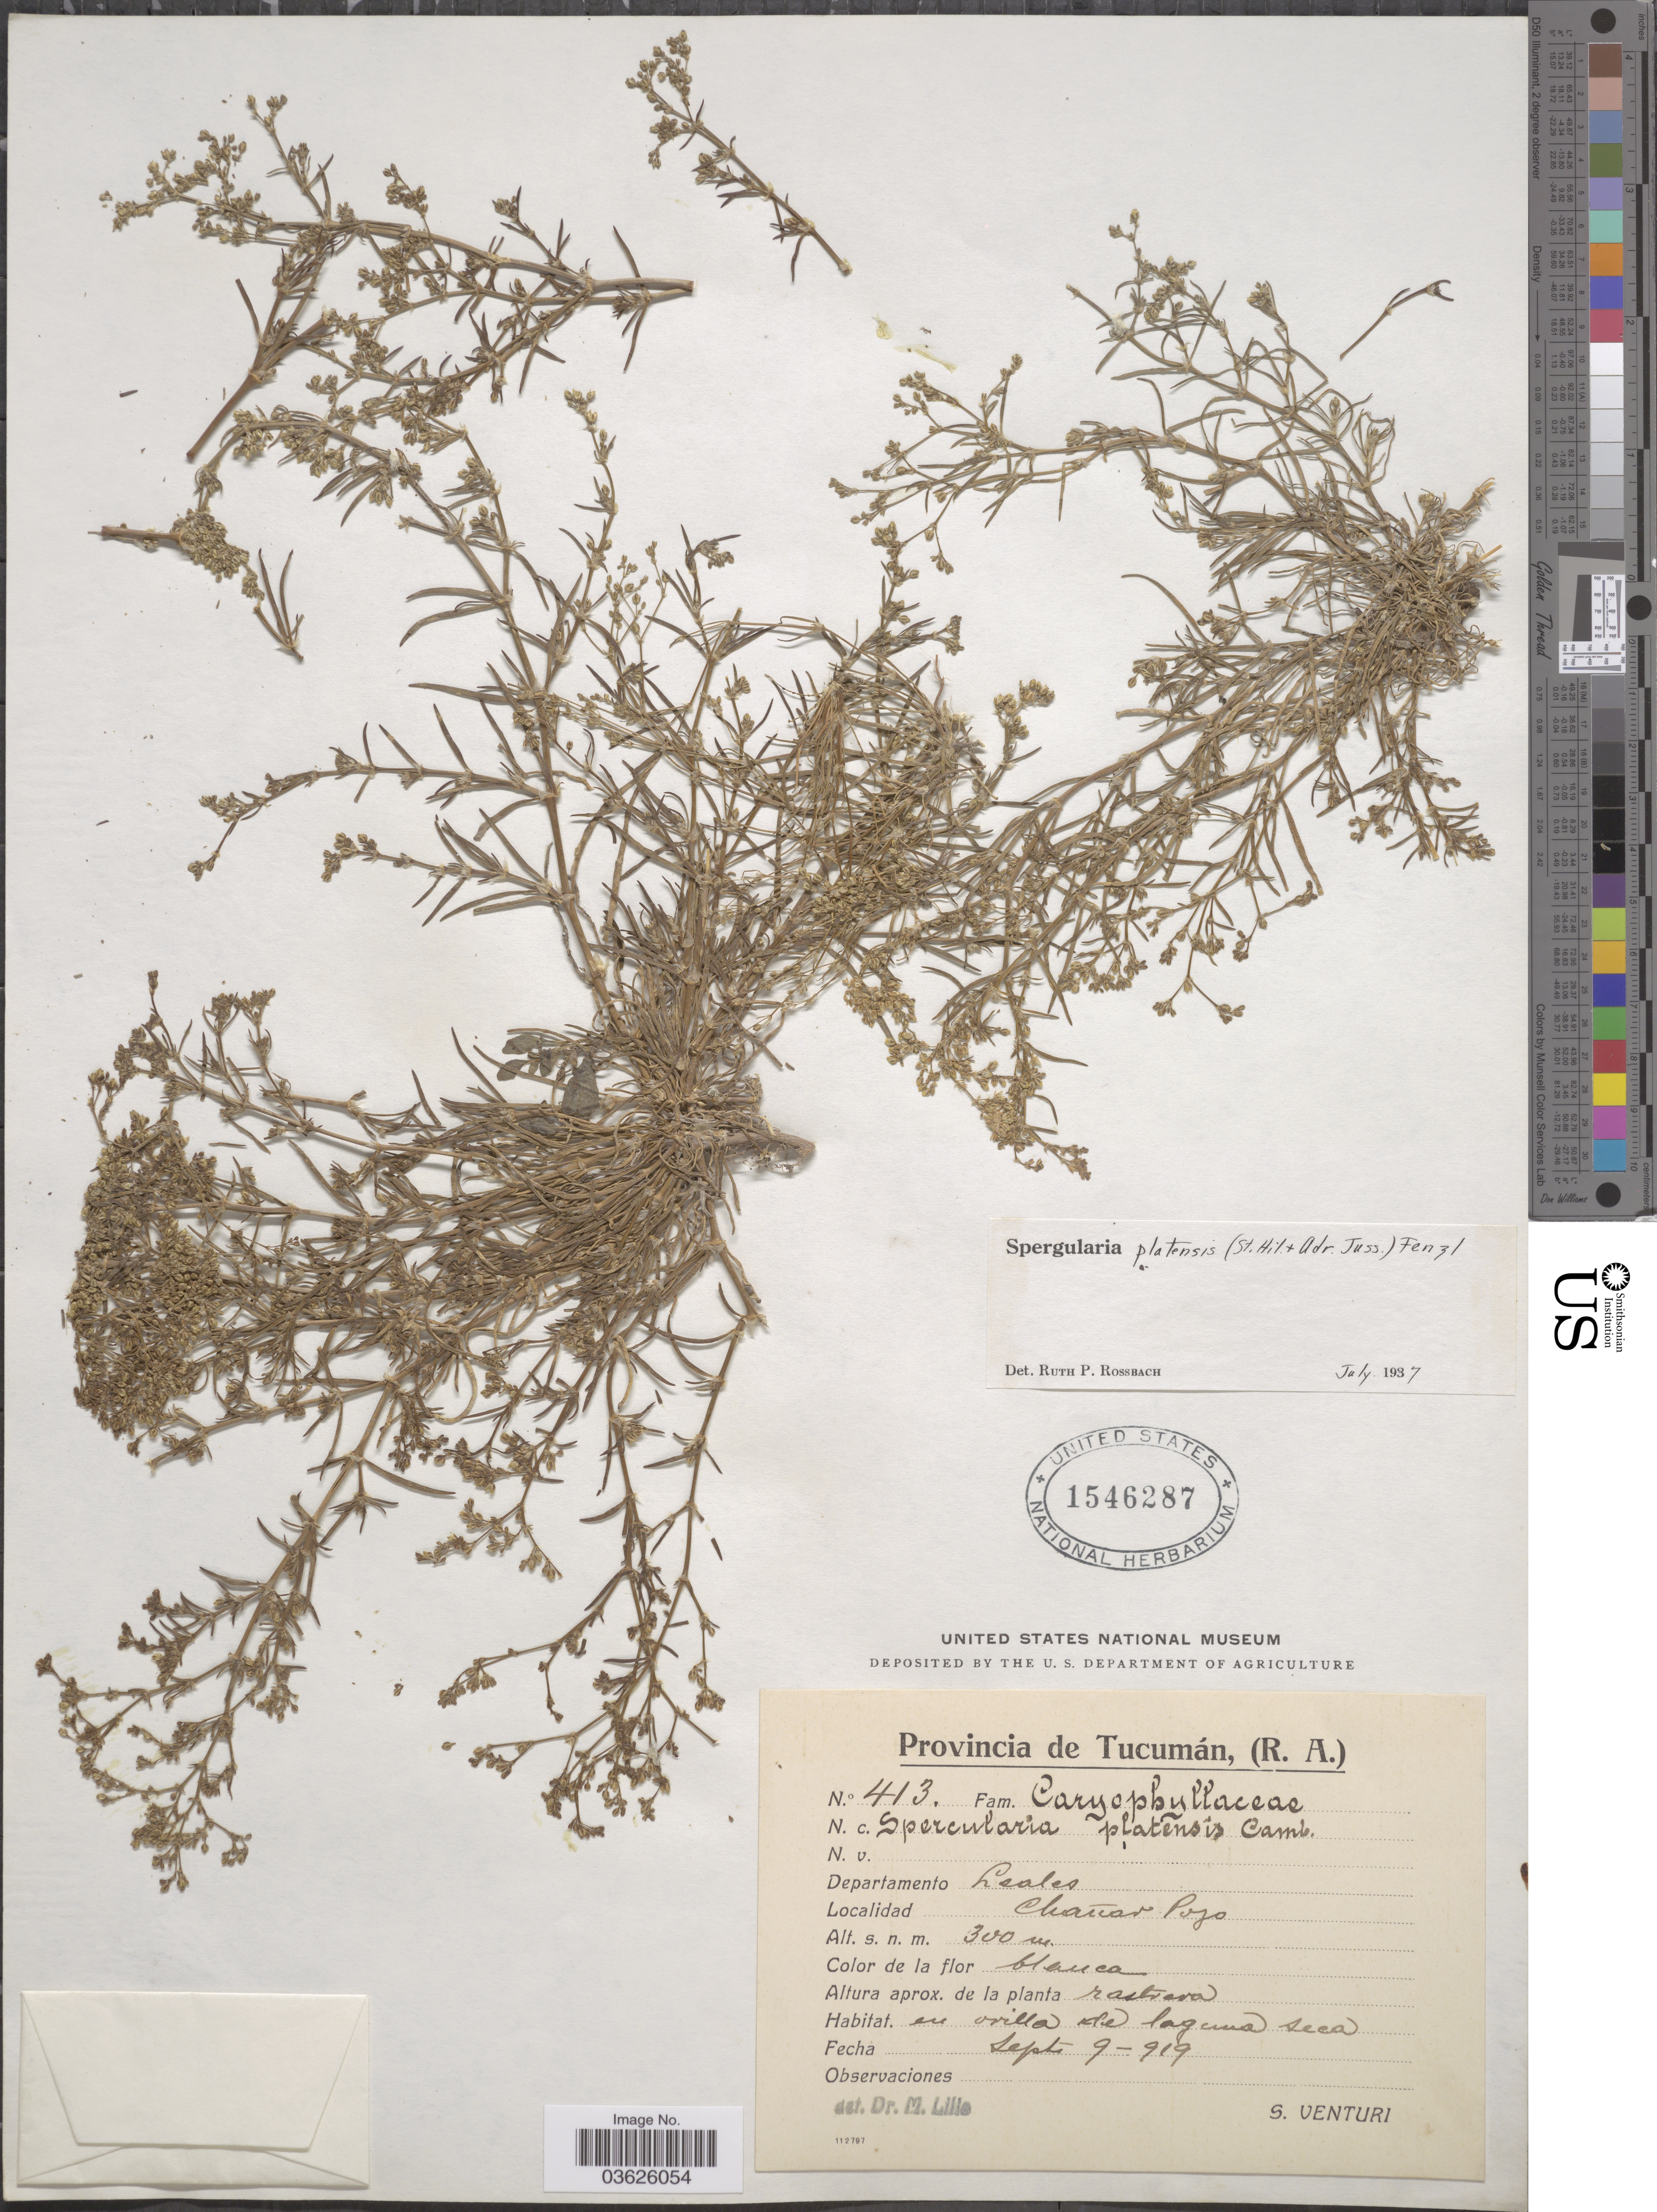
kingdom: Plantae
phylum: Tracheophyta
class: Magnoliopsida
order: Caryophyllales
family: Caryophyllaceae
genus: Spergularia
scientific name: Spergularia platensis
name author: (Cambess.) Fenzl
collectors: S. Venturi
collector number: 413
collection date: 1919-09-09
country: Argentina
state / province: Tucuman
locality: Departamento Leales. Chañar Pozo.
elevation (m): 300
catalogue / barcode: US 1546287